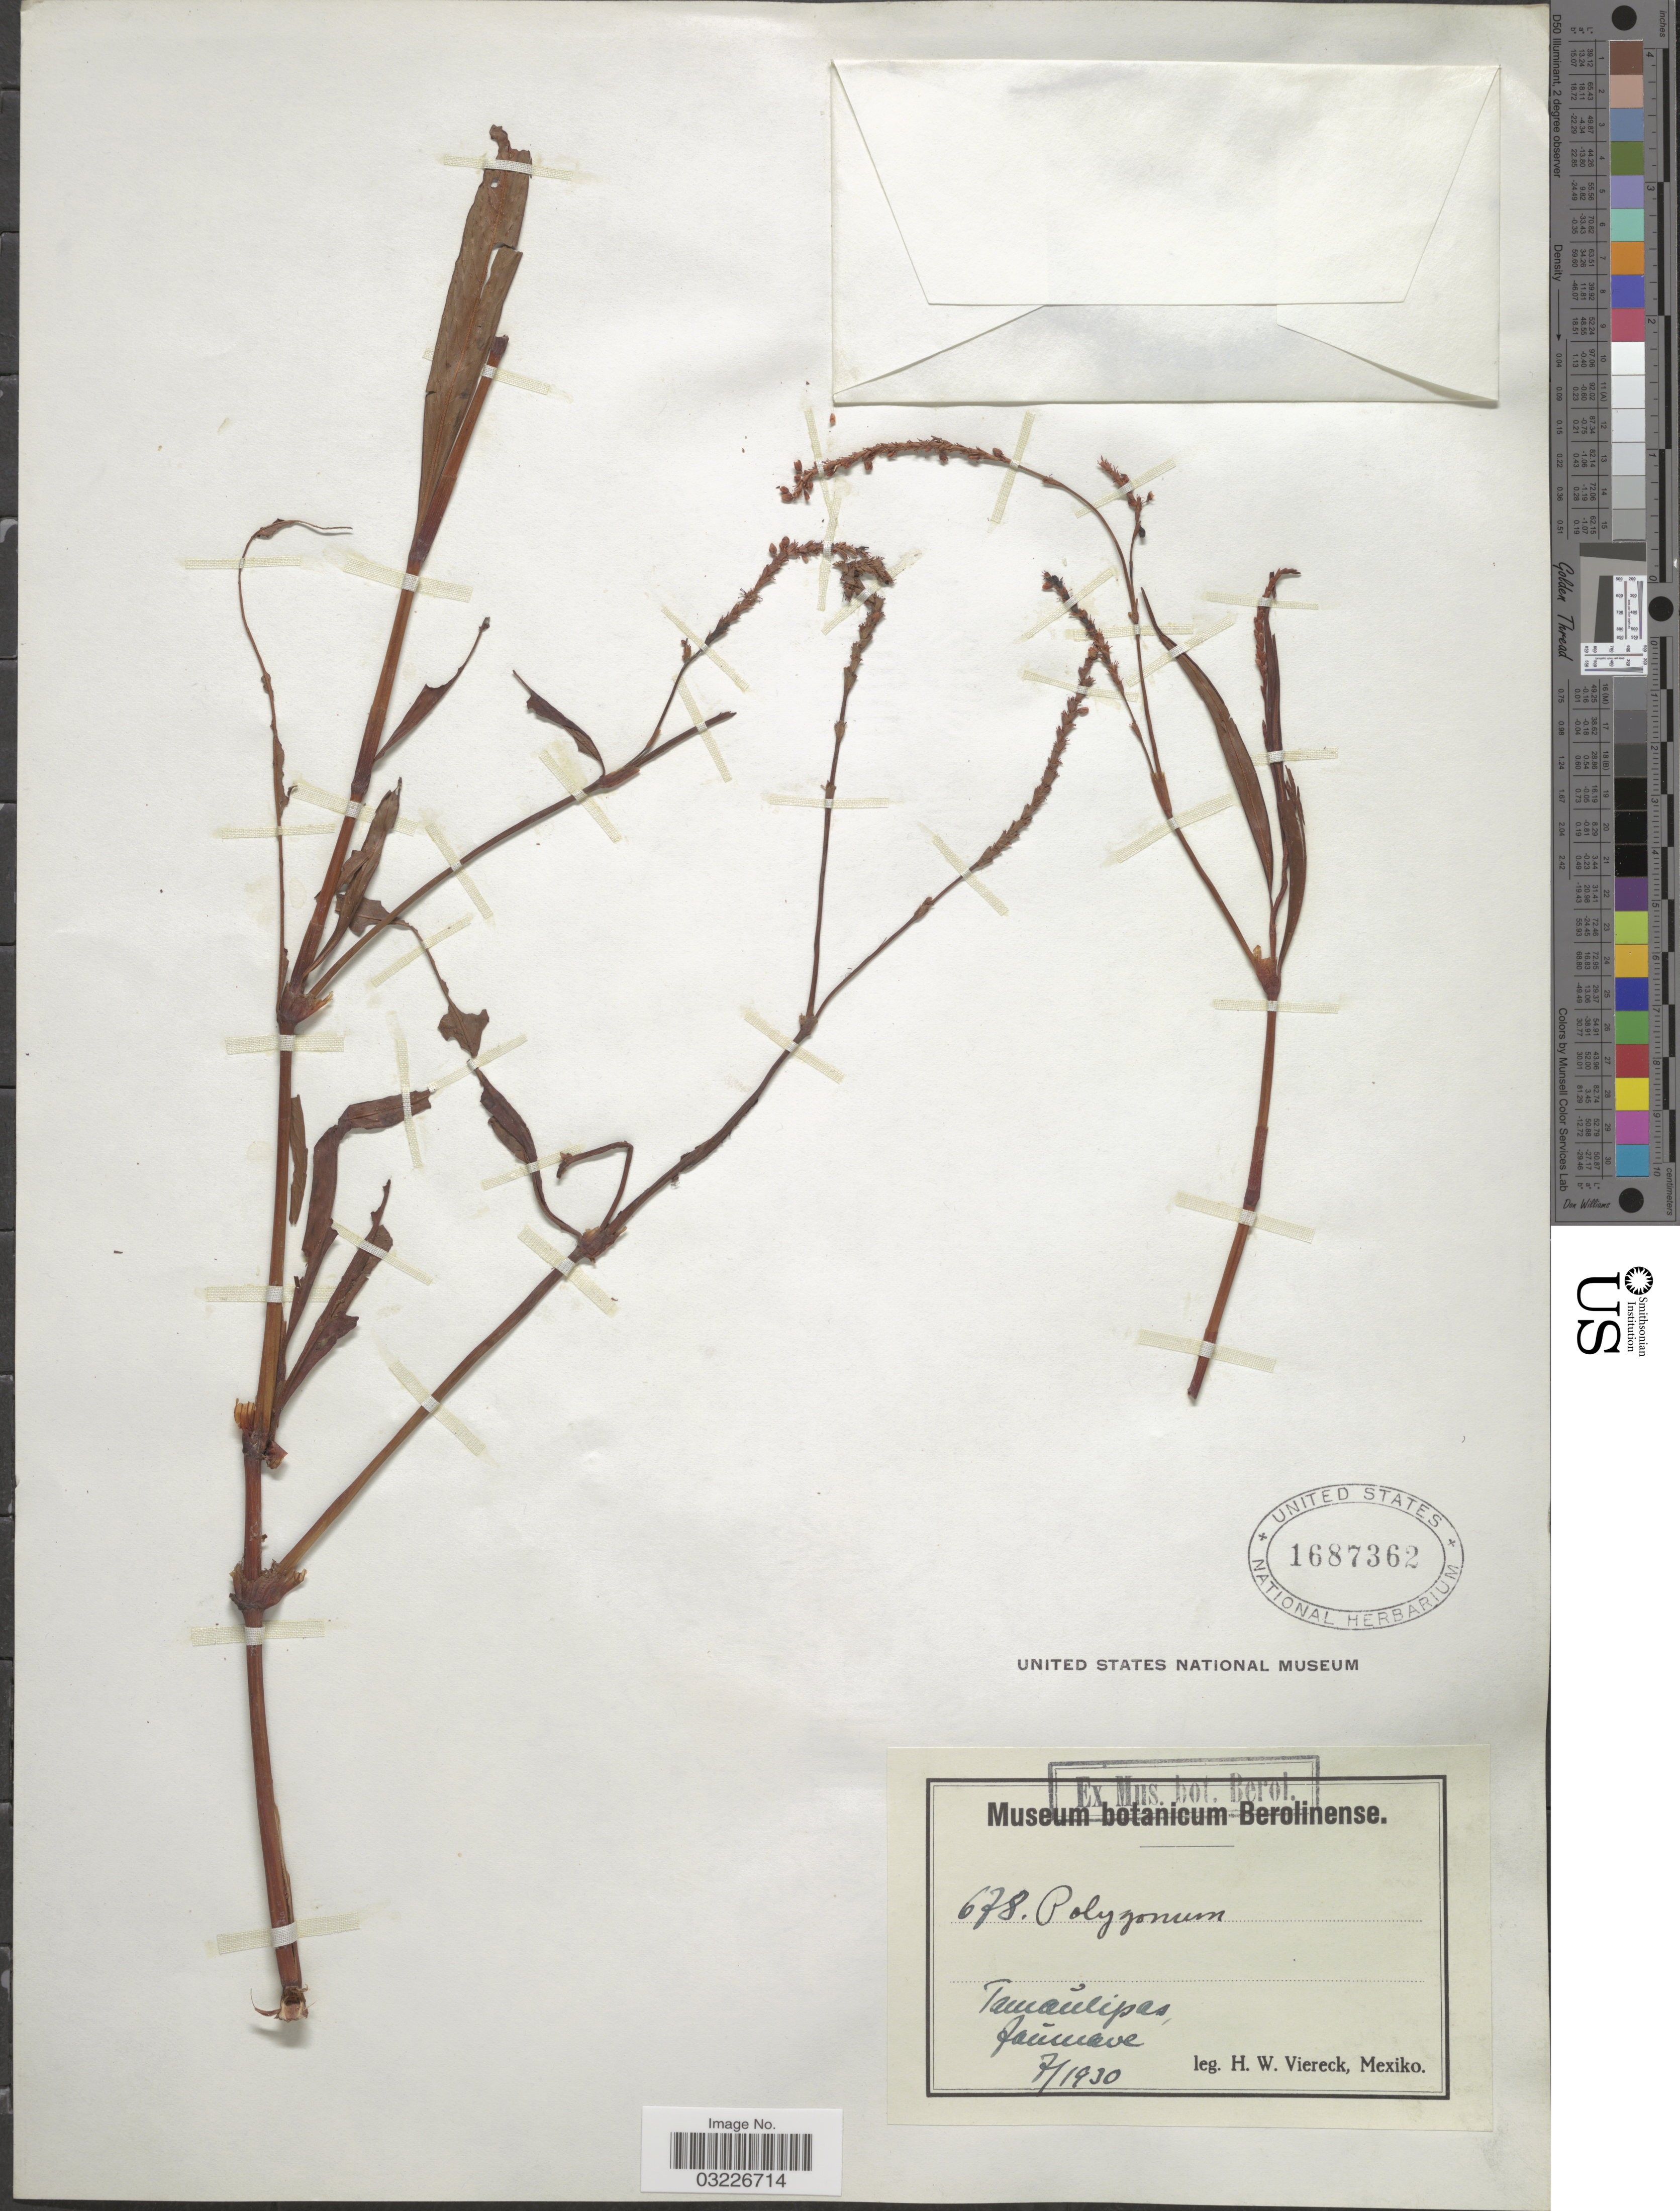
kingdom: Plantae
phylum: Tracheophyta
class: Magnoliopsida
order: Caryophyllales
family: Polygonaceae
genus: Polygonum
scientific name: Polygonum sp.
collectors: H. W. Viereck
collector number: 678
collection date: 1930-07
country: Mexico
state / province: Tamaulipas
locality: Jaūmave.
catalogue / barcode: US 1687362